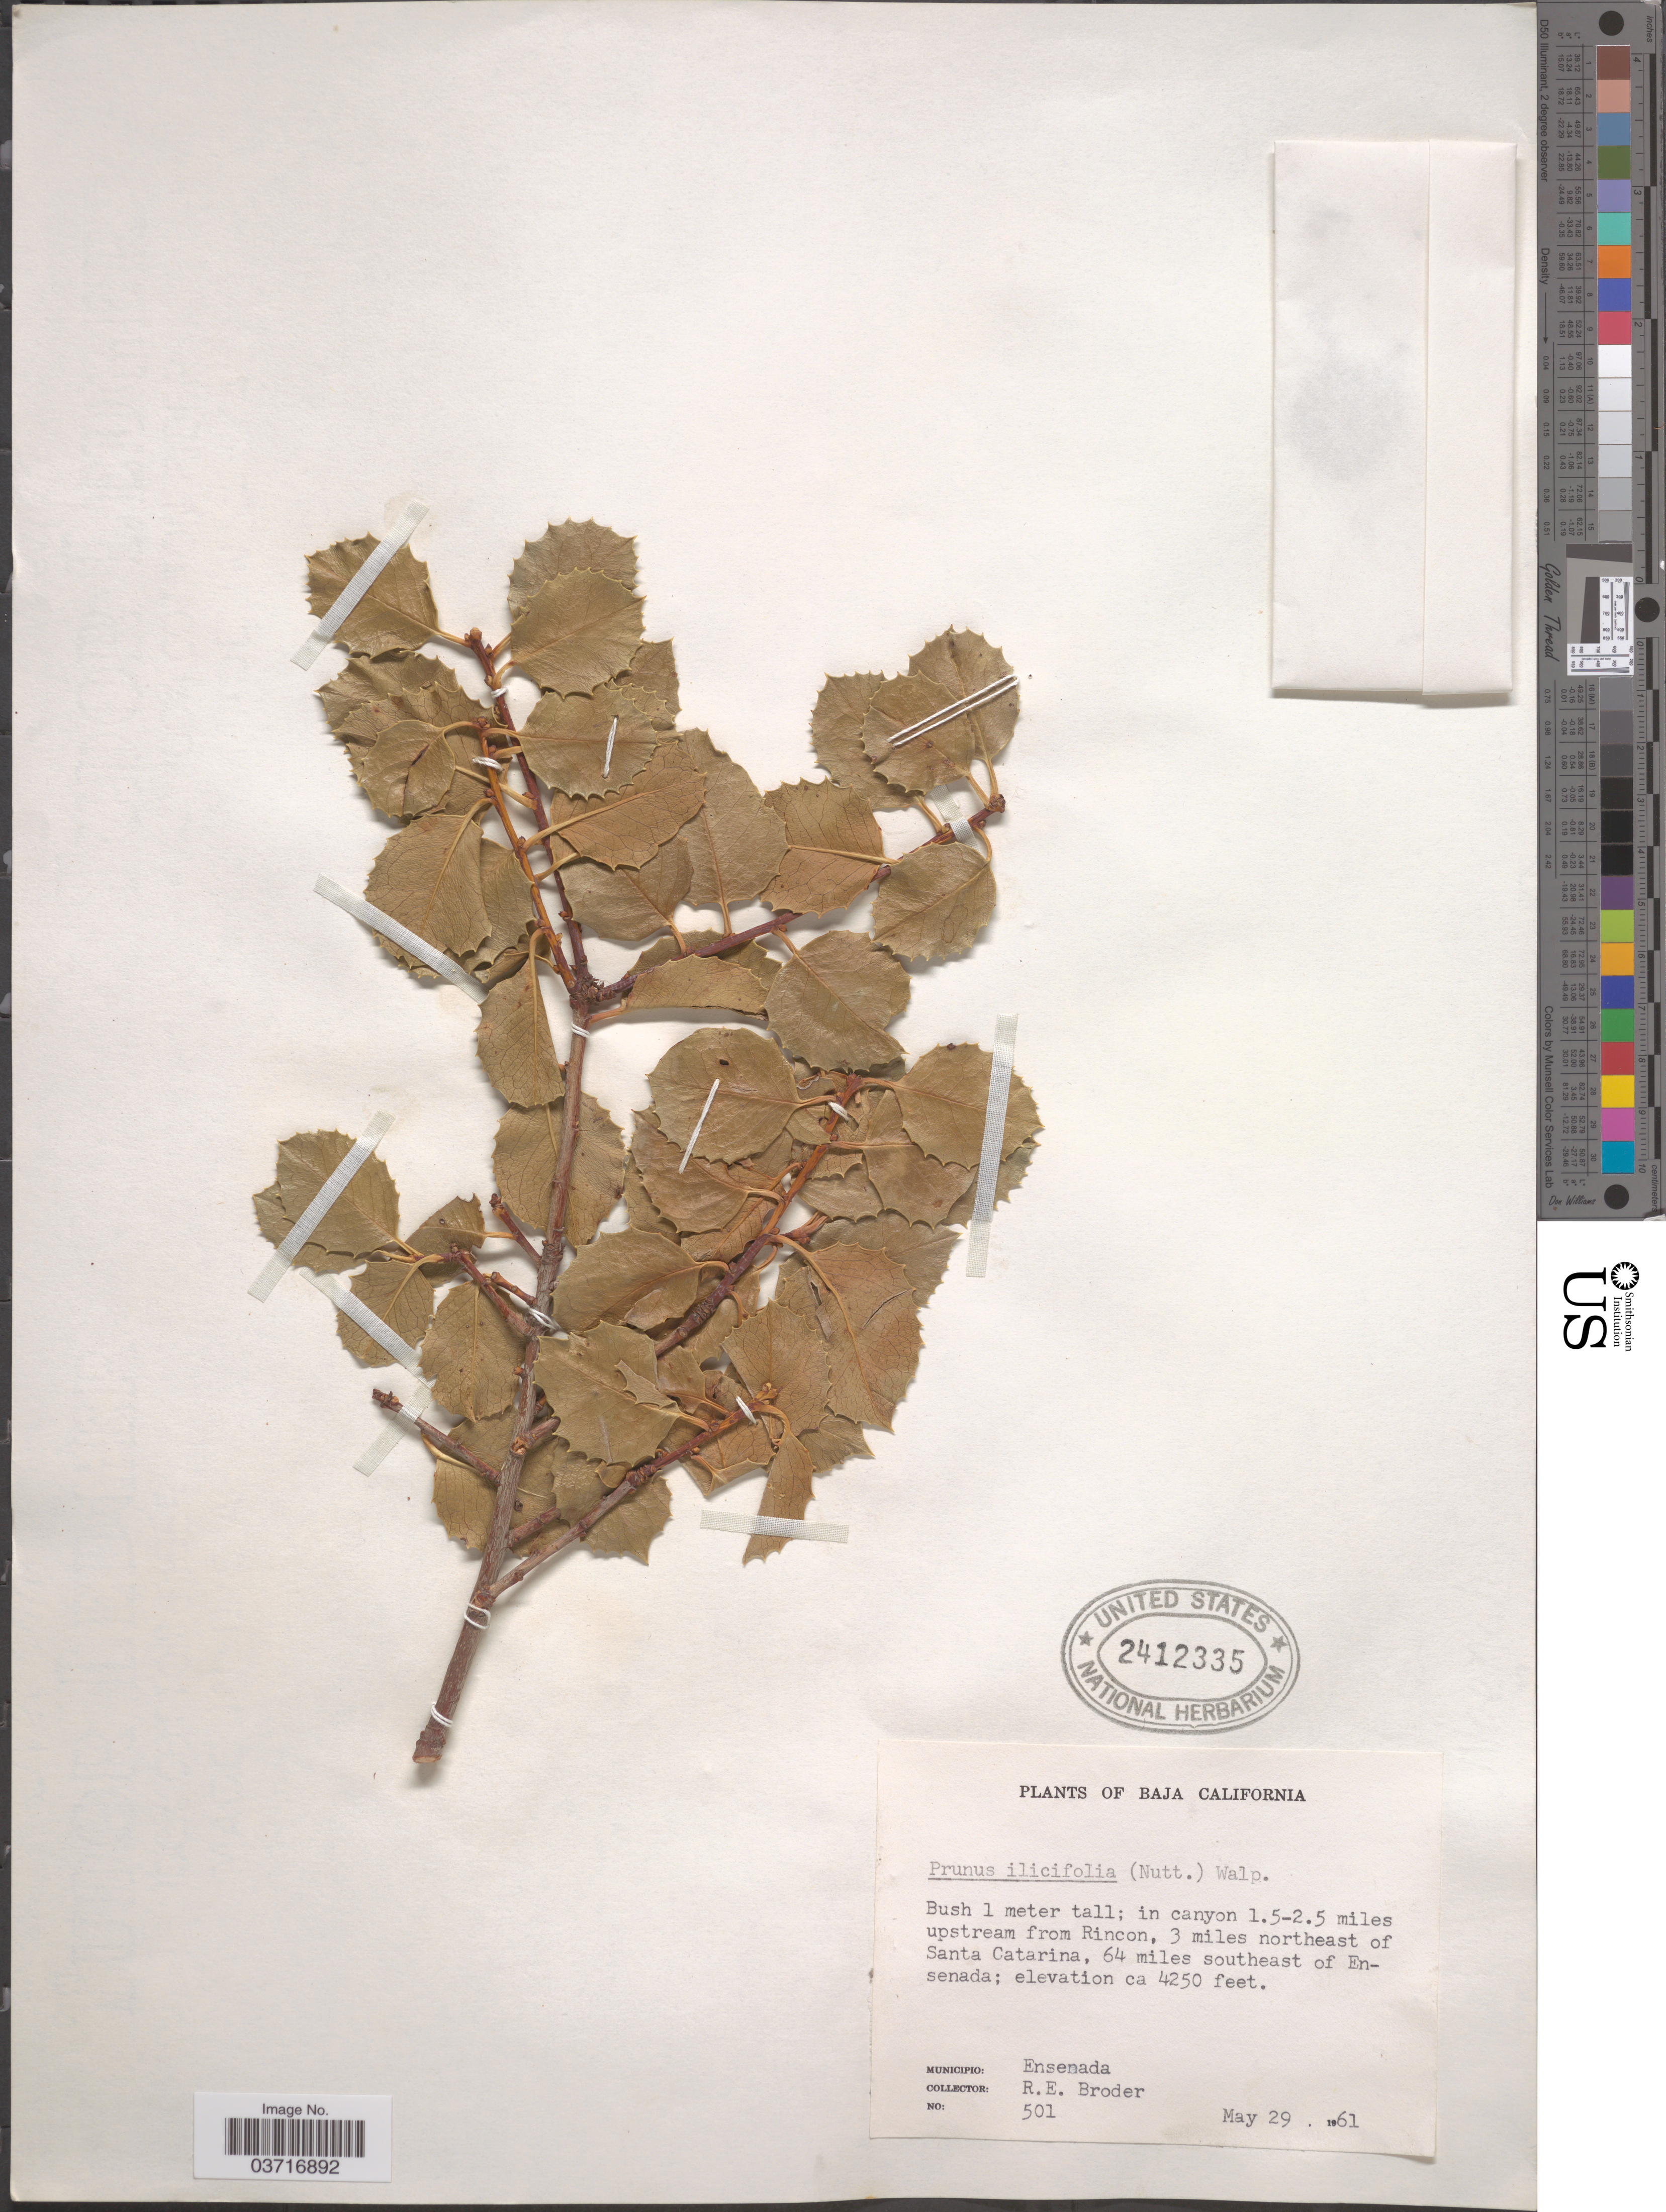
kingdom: Plantae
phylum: Tracheophyta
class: Magnoliopsida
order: Rosales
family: Rosaceae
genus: Prunus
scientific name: Prunus ilicifolia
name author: (Nutt. ex Hook. & Arn.) D. Dietr.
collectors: R. Broder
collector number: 501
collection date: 1961-05-29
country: Mexico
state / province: Baja California Norte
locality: In canyon 1.5-2.5 miles upstream from Rincon, 3 miles northeast of Santa Catarina, 64 miles southeast of Ensenada. Municipio: Ensenada.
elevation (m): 1295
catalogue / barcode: US 2412335